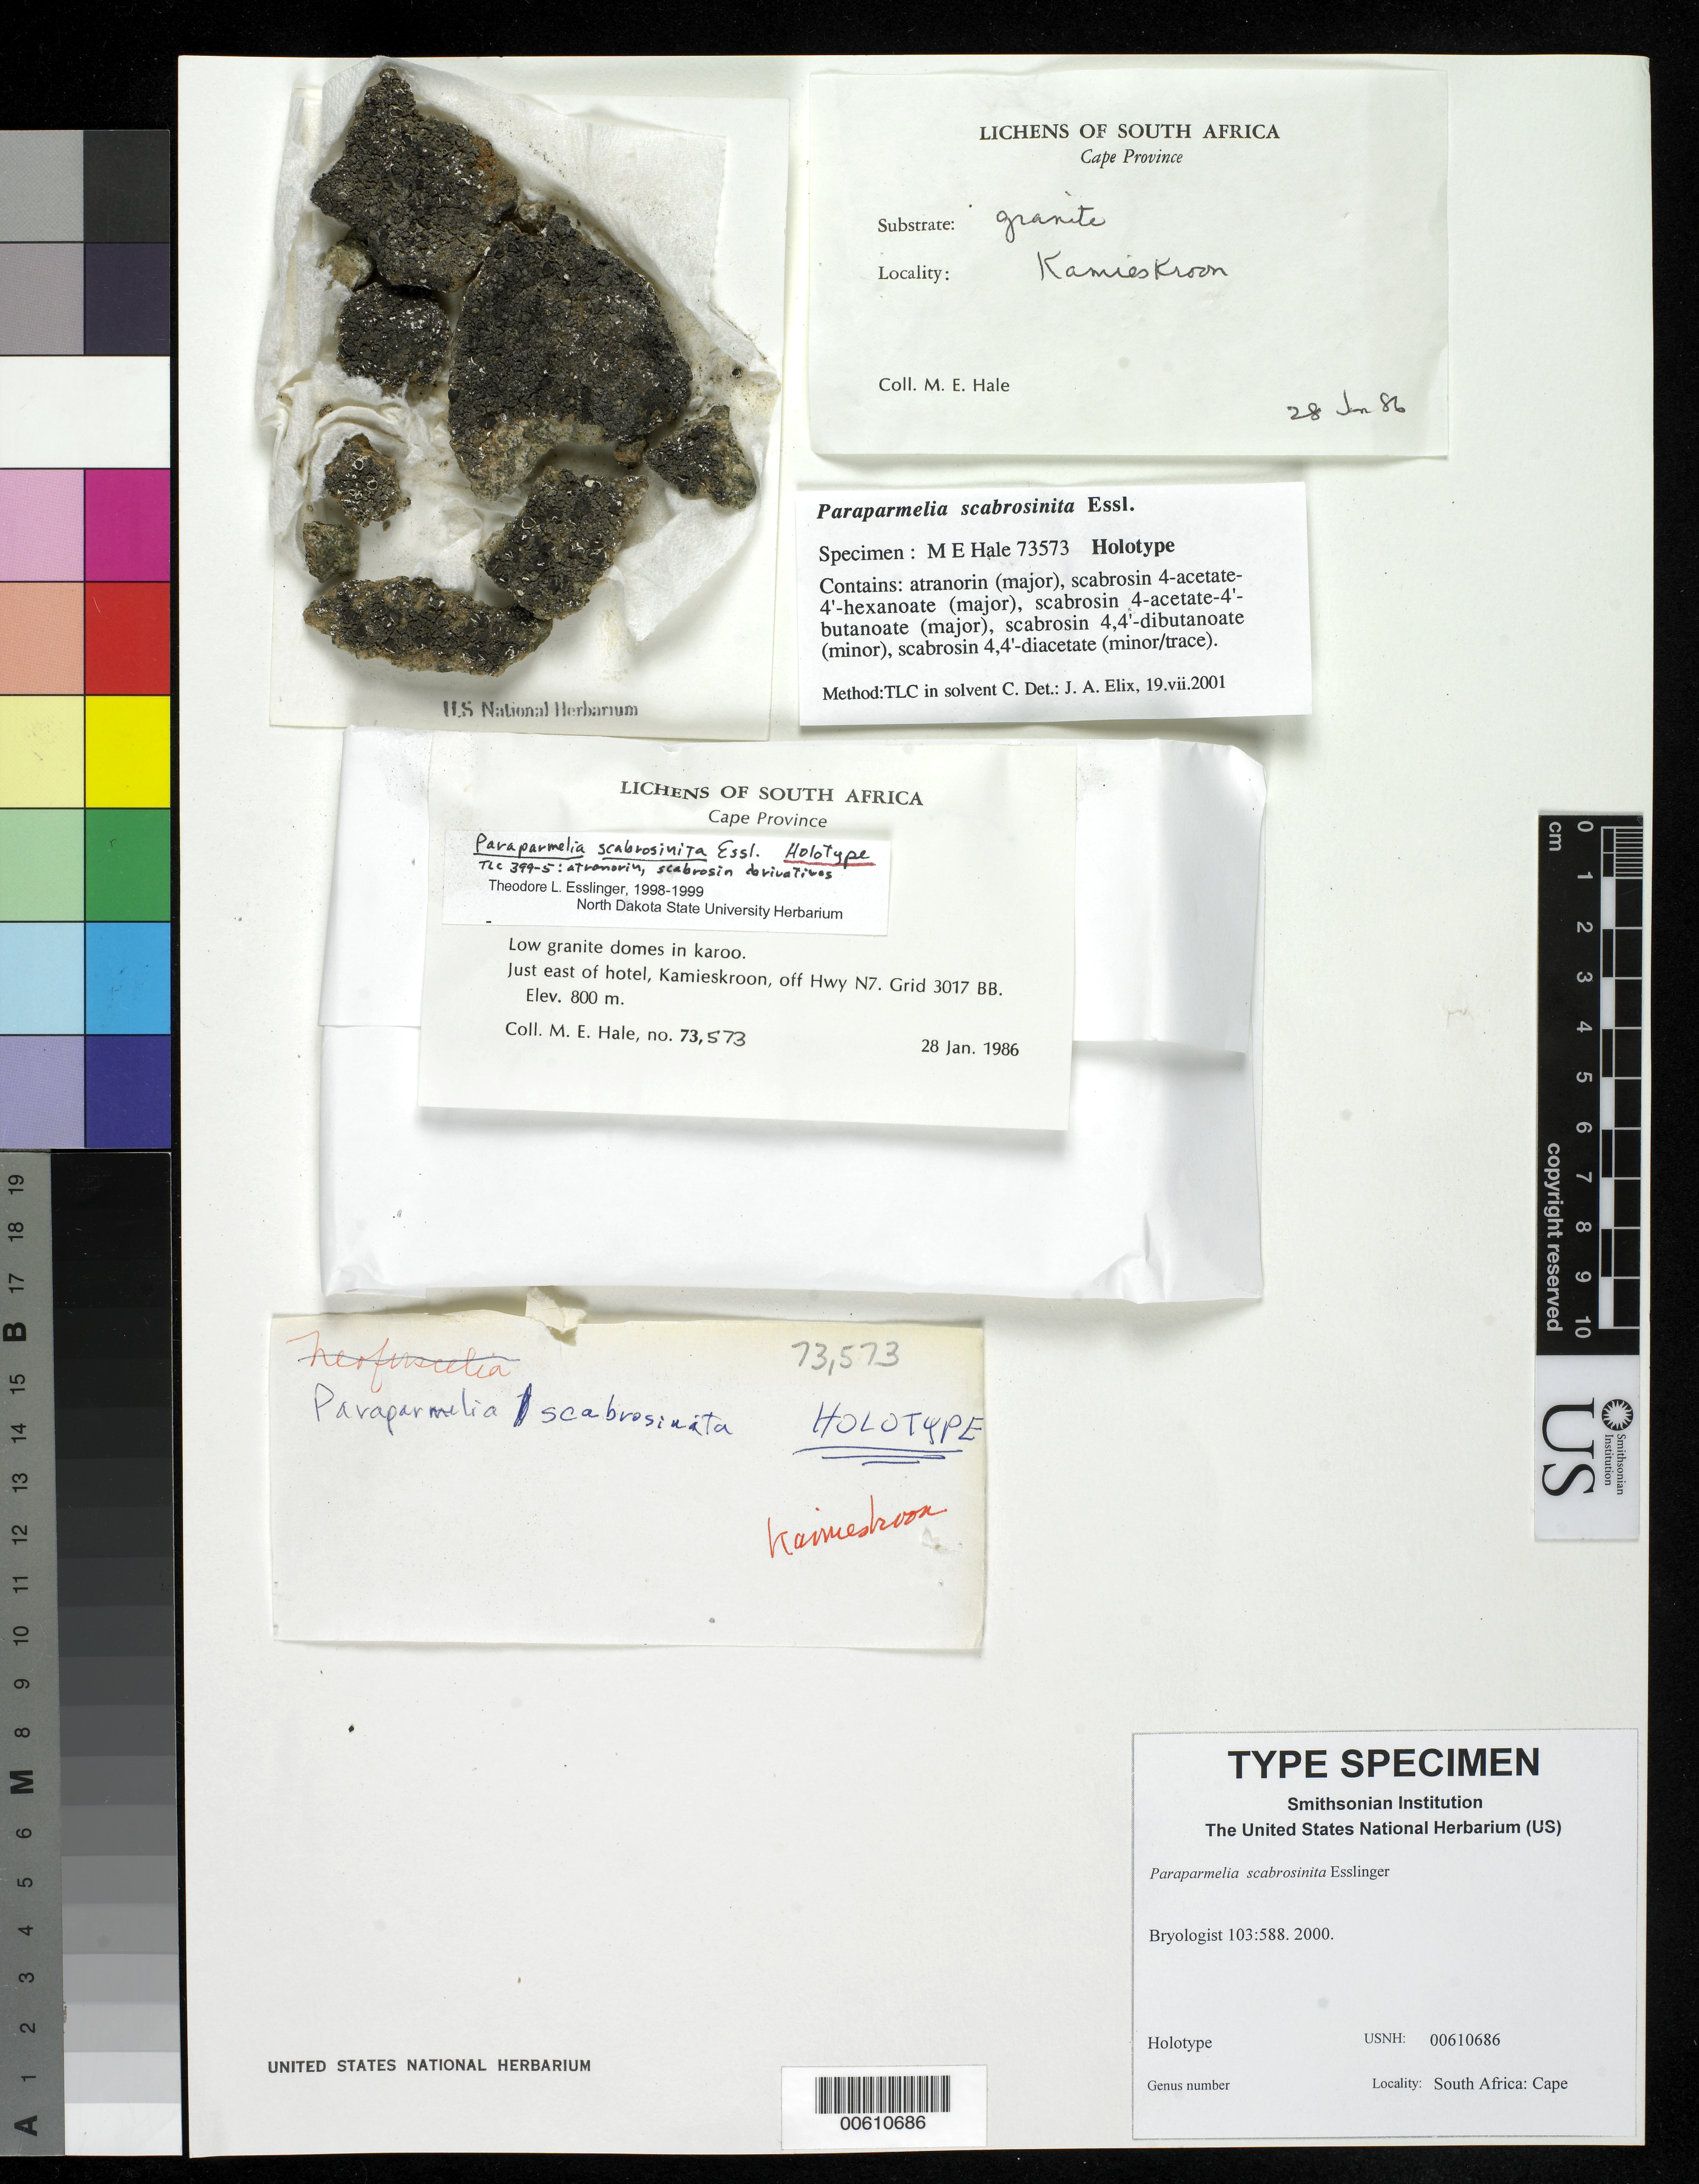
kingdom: Fungi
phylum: Ascomycota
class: Lecanoromycetes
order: Lecanorales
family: Parmeliaceae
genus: Paraparmelia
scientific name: Paraparmelia scabrosinita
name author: Essl.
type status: Holotype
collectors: M. Hale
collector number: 73573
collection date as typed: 28 Jan 1986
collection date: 1986-01-28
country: South Africa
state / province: Northern Cape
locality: Just E of hotel, Kamieskroon, off Hwy N7. Grid 3017 BB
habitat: Low granite domes in karoo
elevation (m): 800